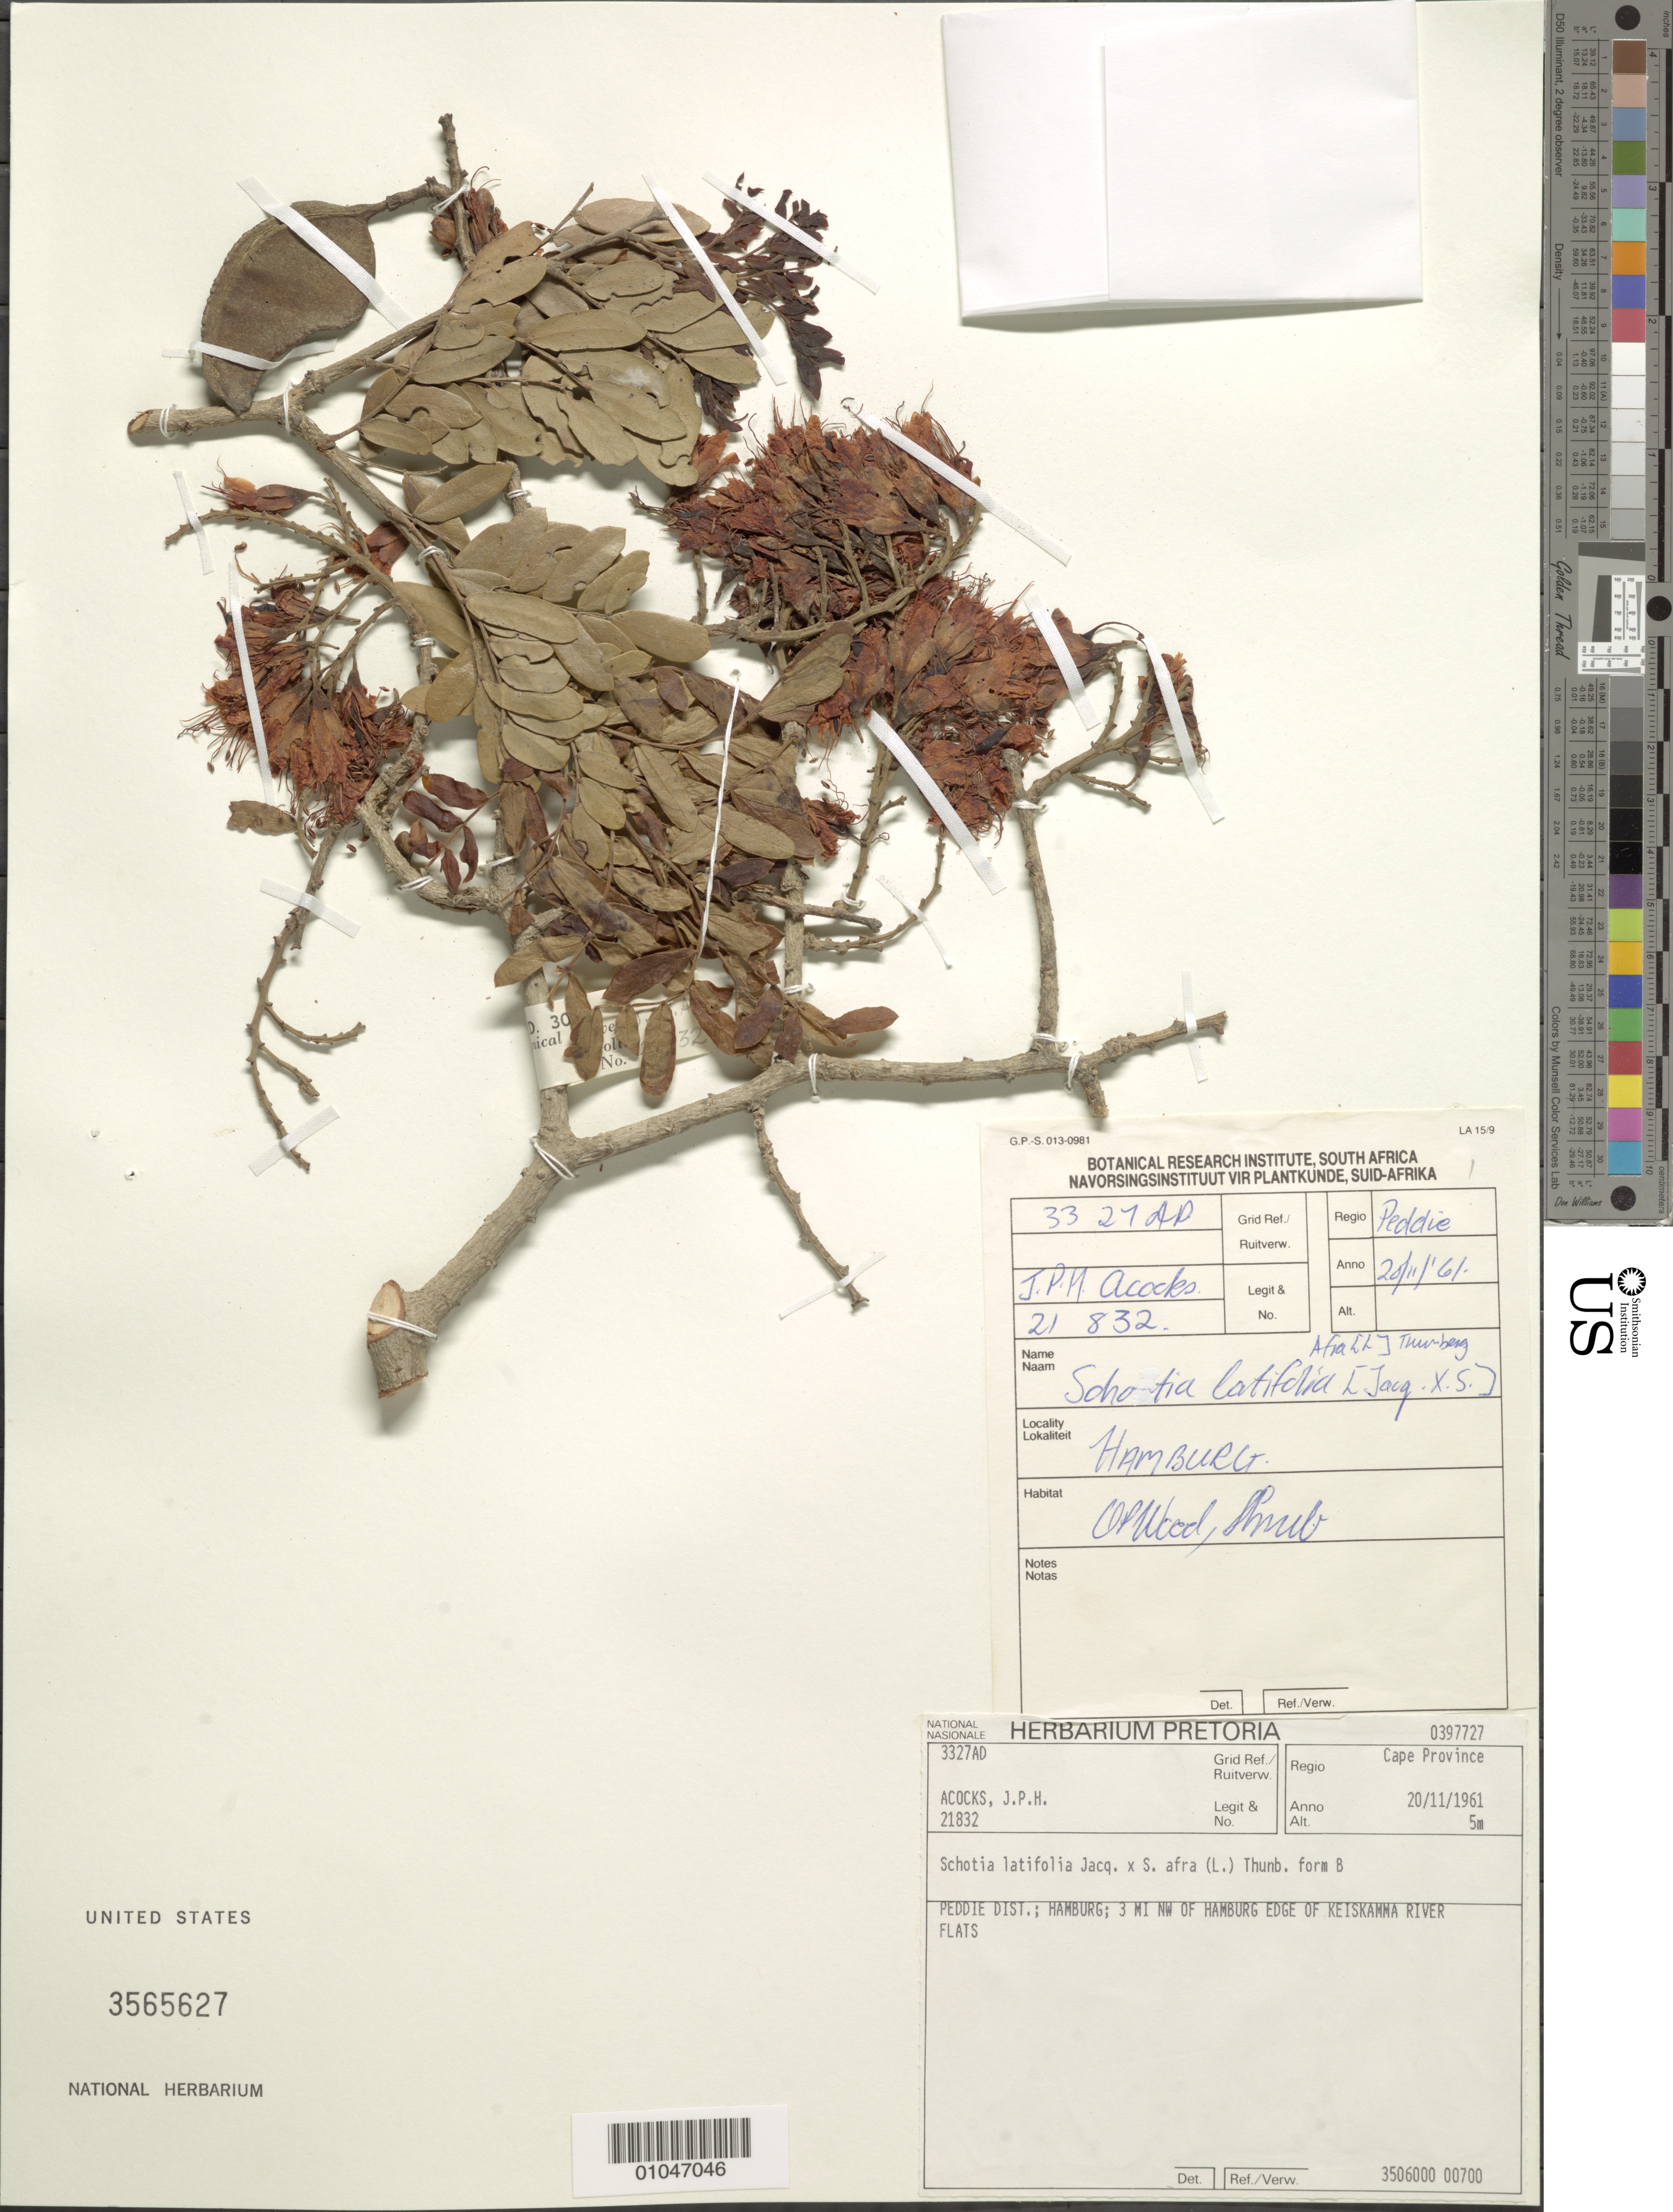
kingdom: Plantae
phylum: Tracheophyta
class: Magnoliopsida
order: Fabales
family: Fabaceae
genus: Schotia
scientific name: Schotia latifolia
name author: Jacq.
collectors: J. P. Acocks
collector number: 21832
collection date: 1961-11-20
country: South Africa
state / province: Eastern Cape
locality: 3 mi NW of Hamburg edge of Keiskamma River, Hamburg, Peddie District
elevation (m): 5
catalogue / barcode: US 3565627